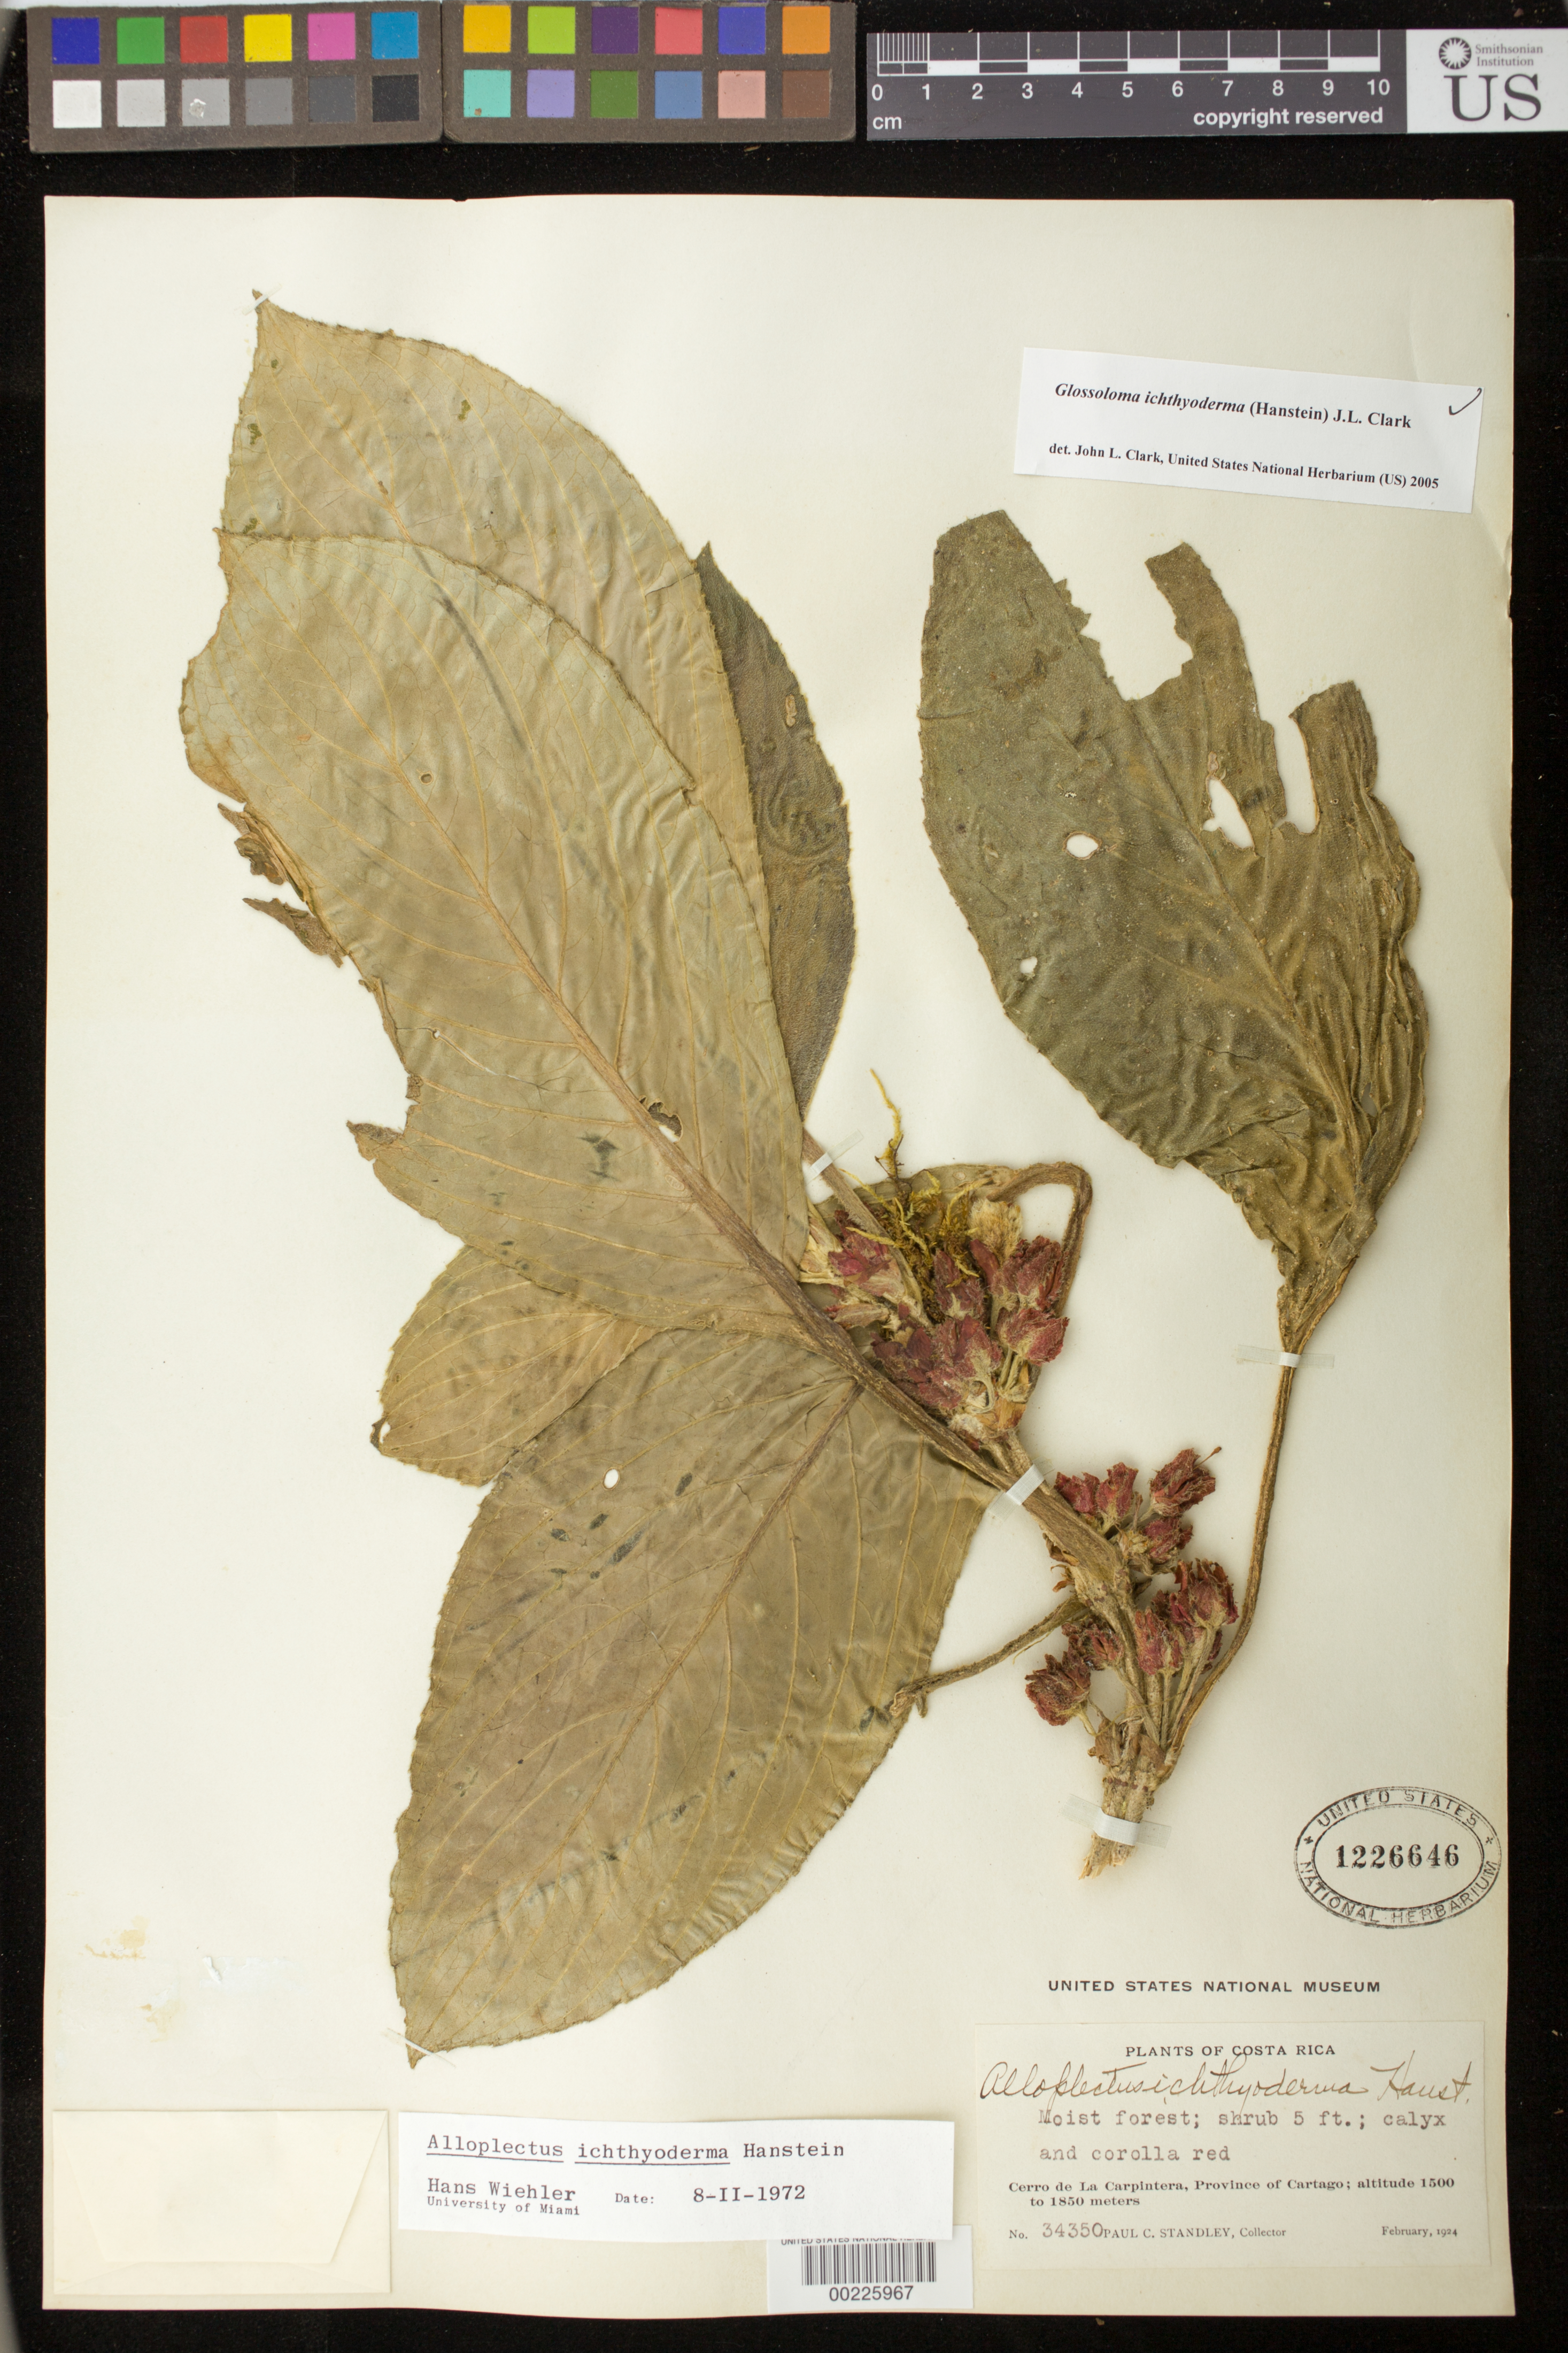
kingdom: Plantae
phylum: Tracheophyta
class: Magnoliopsida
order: Lamiales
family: Gesneriaceae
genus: Glossoloma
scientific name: Glossoloma ichthyoderma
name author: (Hanst.) J.L. Clark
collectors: P. C. Standley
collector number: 34350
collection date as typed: Feb 1924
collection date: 1924-02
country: Costa Rica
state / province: Cartago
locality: Cerro of La Carpintera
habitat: Moist forest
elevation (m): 1500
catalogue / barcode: US 1226646